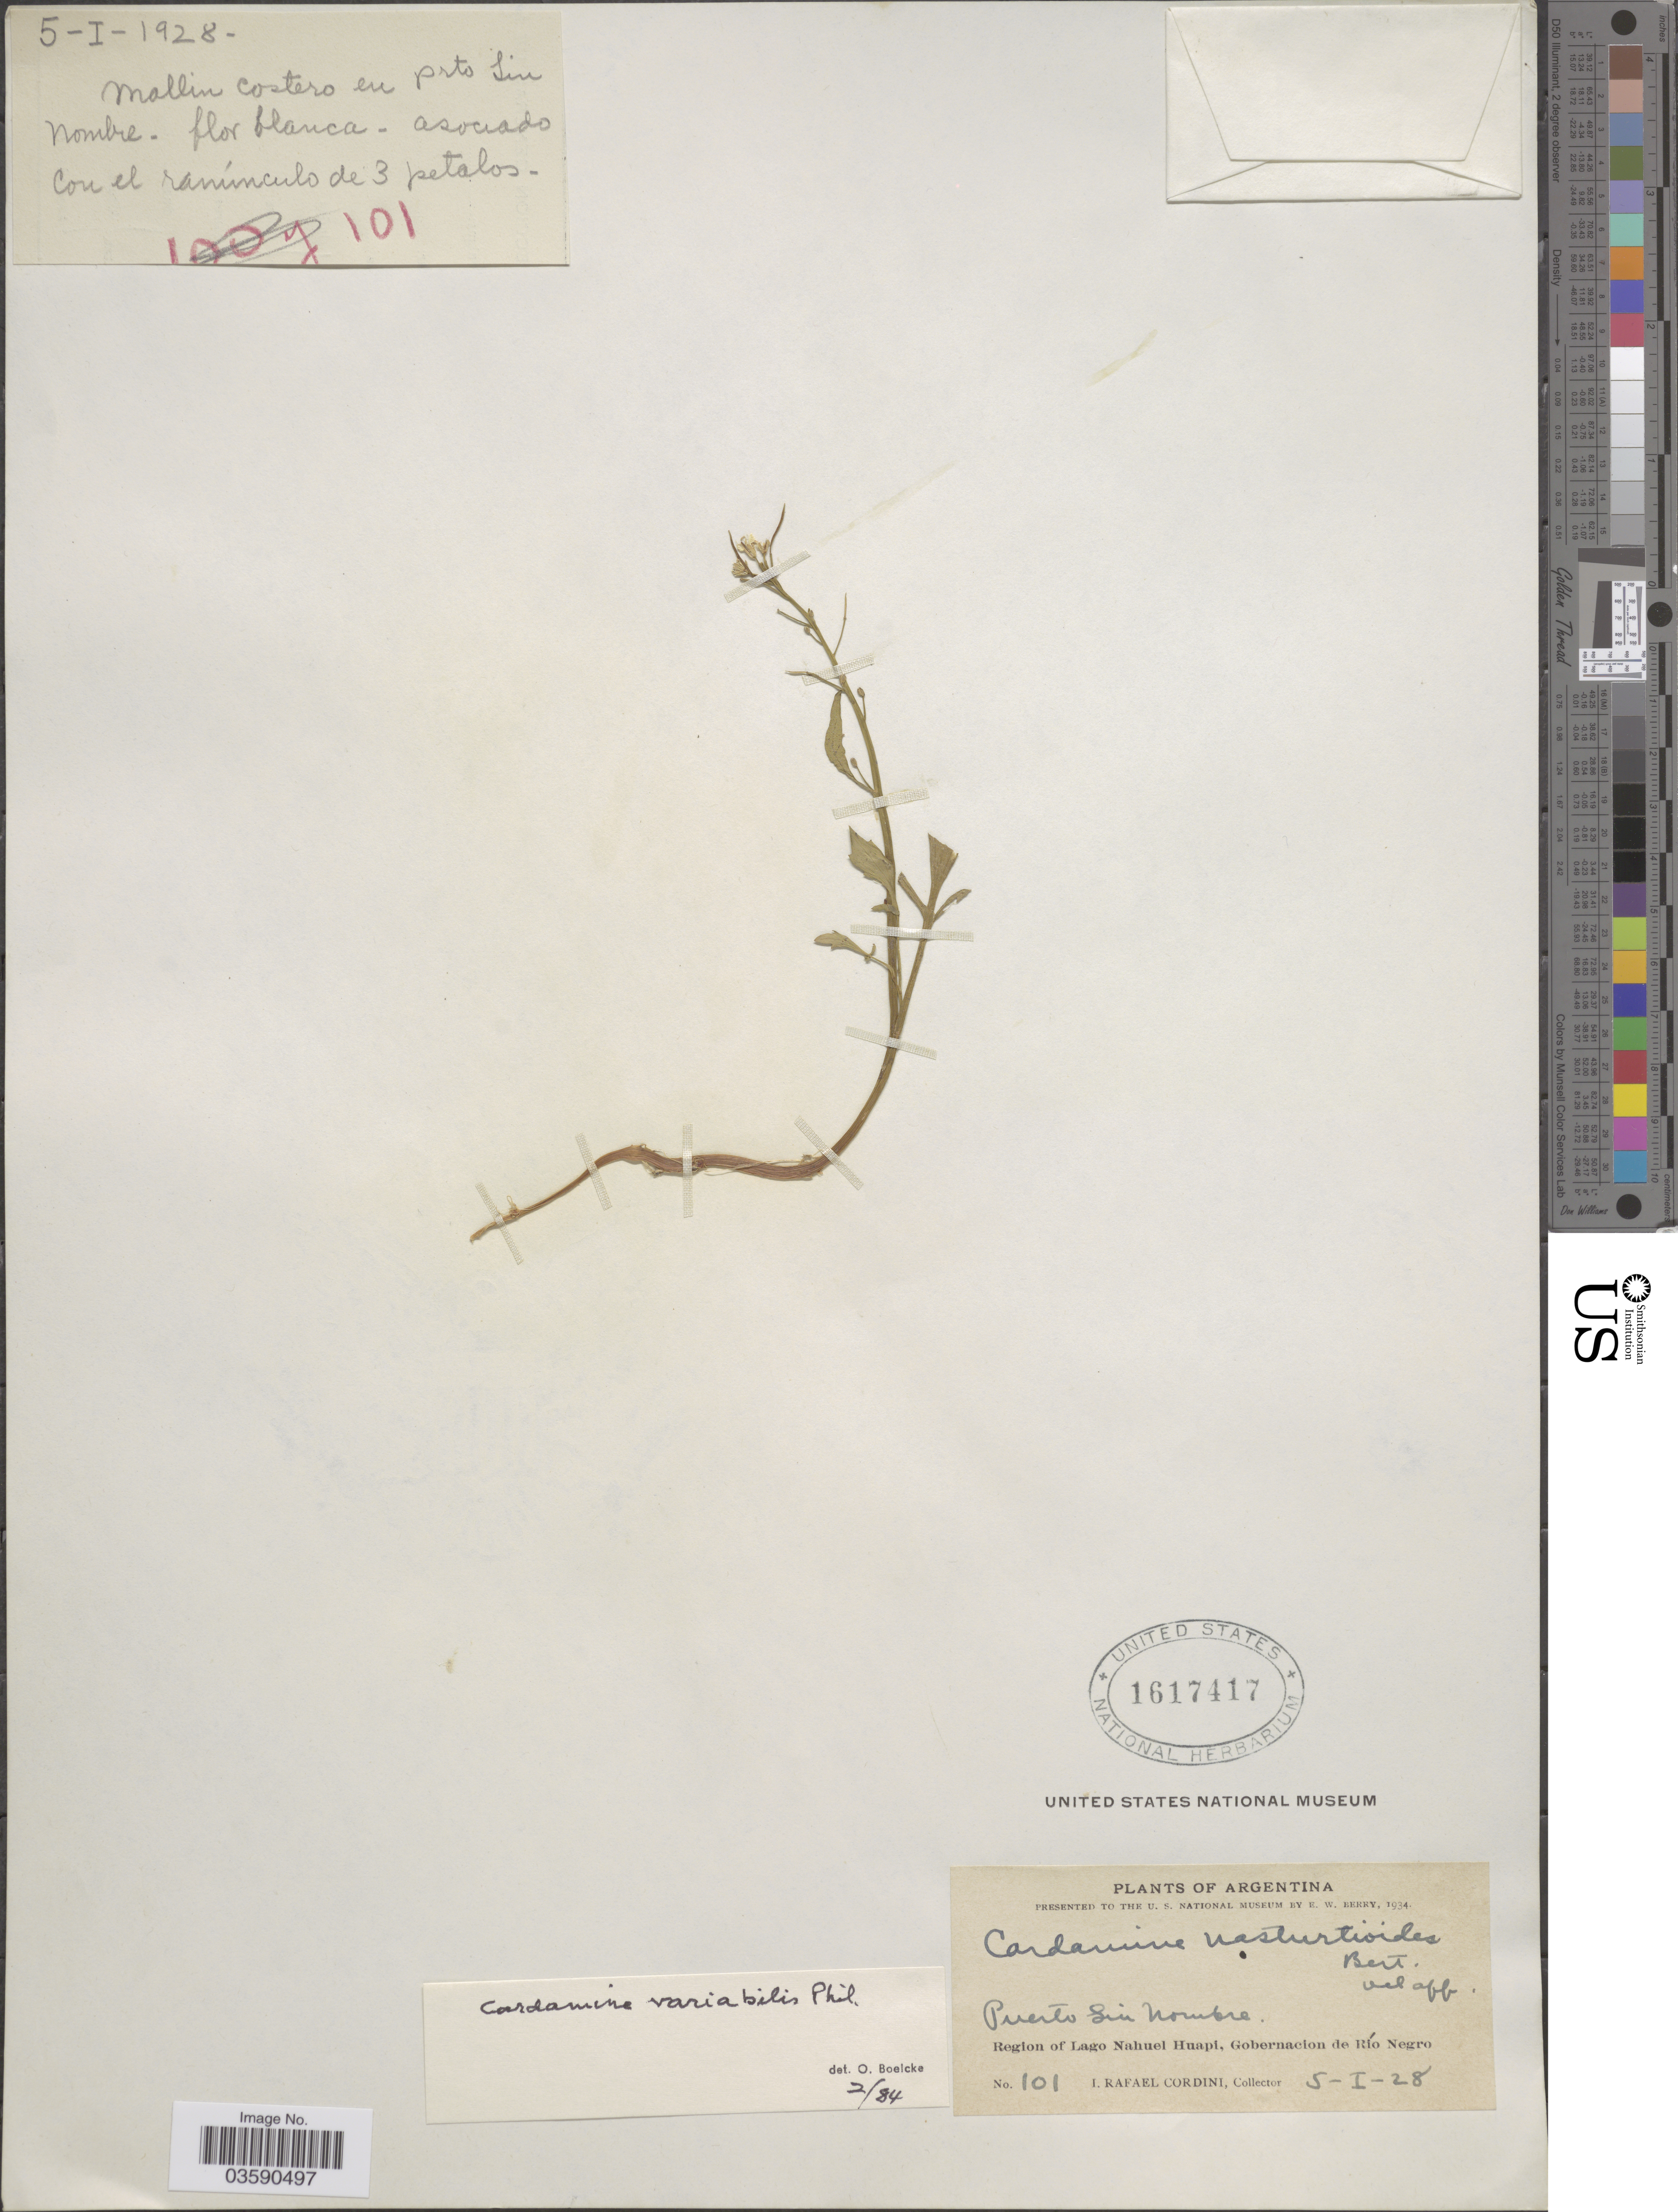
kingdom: Plantae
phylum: Tracheophyta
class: Magnoliopsida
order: Brassicales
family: Brassicaceae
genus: Cardamine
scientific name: Cardamine variabilis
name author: Phil.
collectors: I. Cordini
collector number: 101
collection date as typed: Transcribed d/m/y: 5/1/28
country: Argentina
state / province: Rio Negro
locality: Puerto Sin Nombre; Region de Lago Nahuel Huapi, Gobernacion de Río Negro.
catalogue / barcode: US 1617417